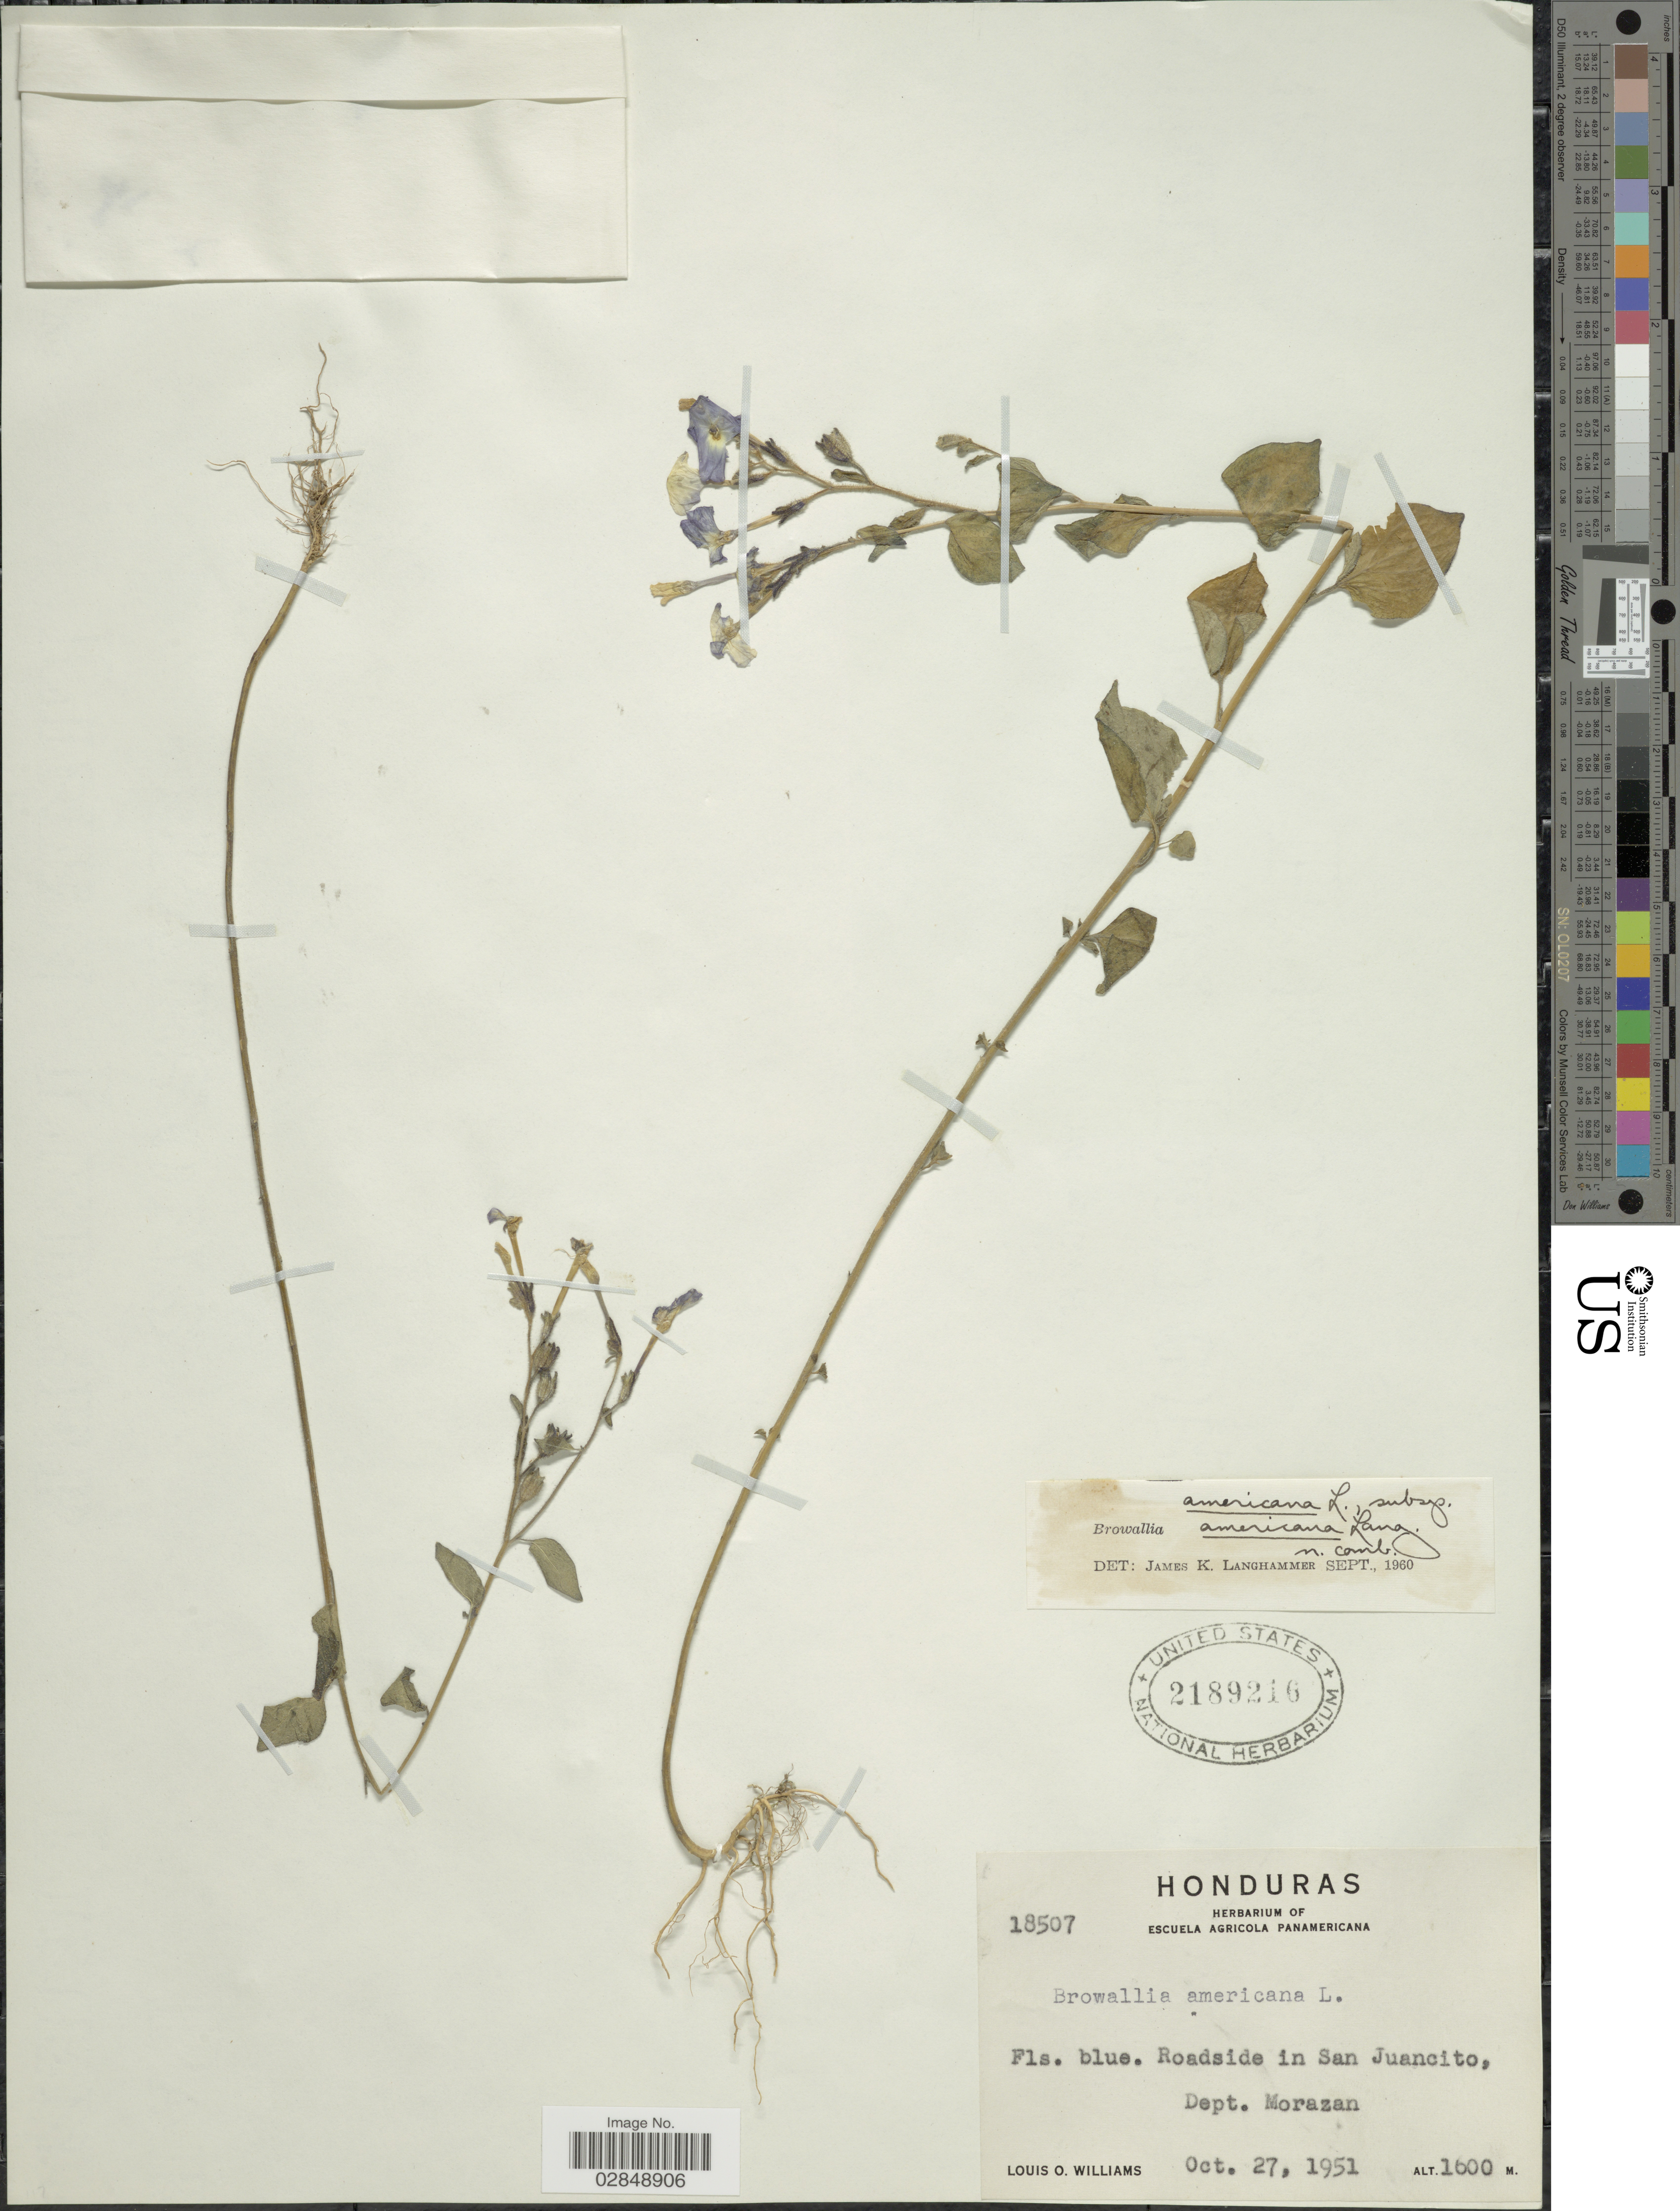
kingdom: Plantae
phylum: Tracheophyta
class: Magnoliopsida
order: Solanales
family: Solanaceae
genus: Browallia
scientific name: Browallia americana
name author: L.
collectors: L. O. Williams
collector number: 18507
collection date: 1951-10-27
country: Honduras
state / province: Fco. Morazán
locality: Roadside in San Juancito, Dept. Morazan.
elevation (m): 1600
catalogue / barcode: US 2189216